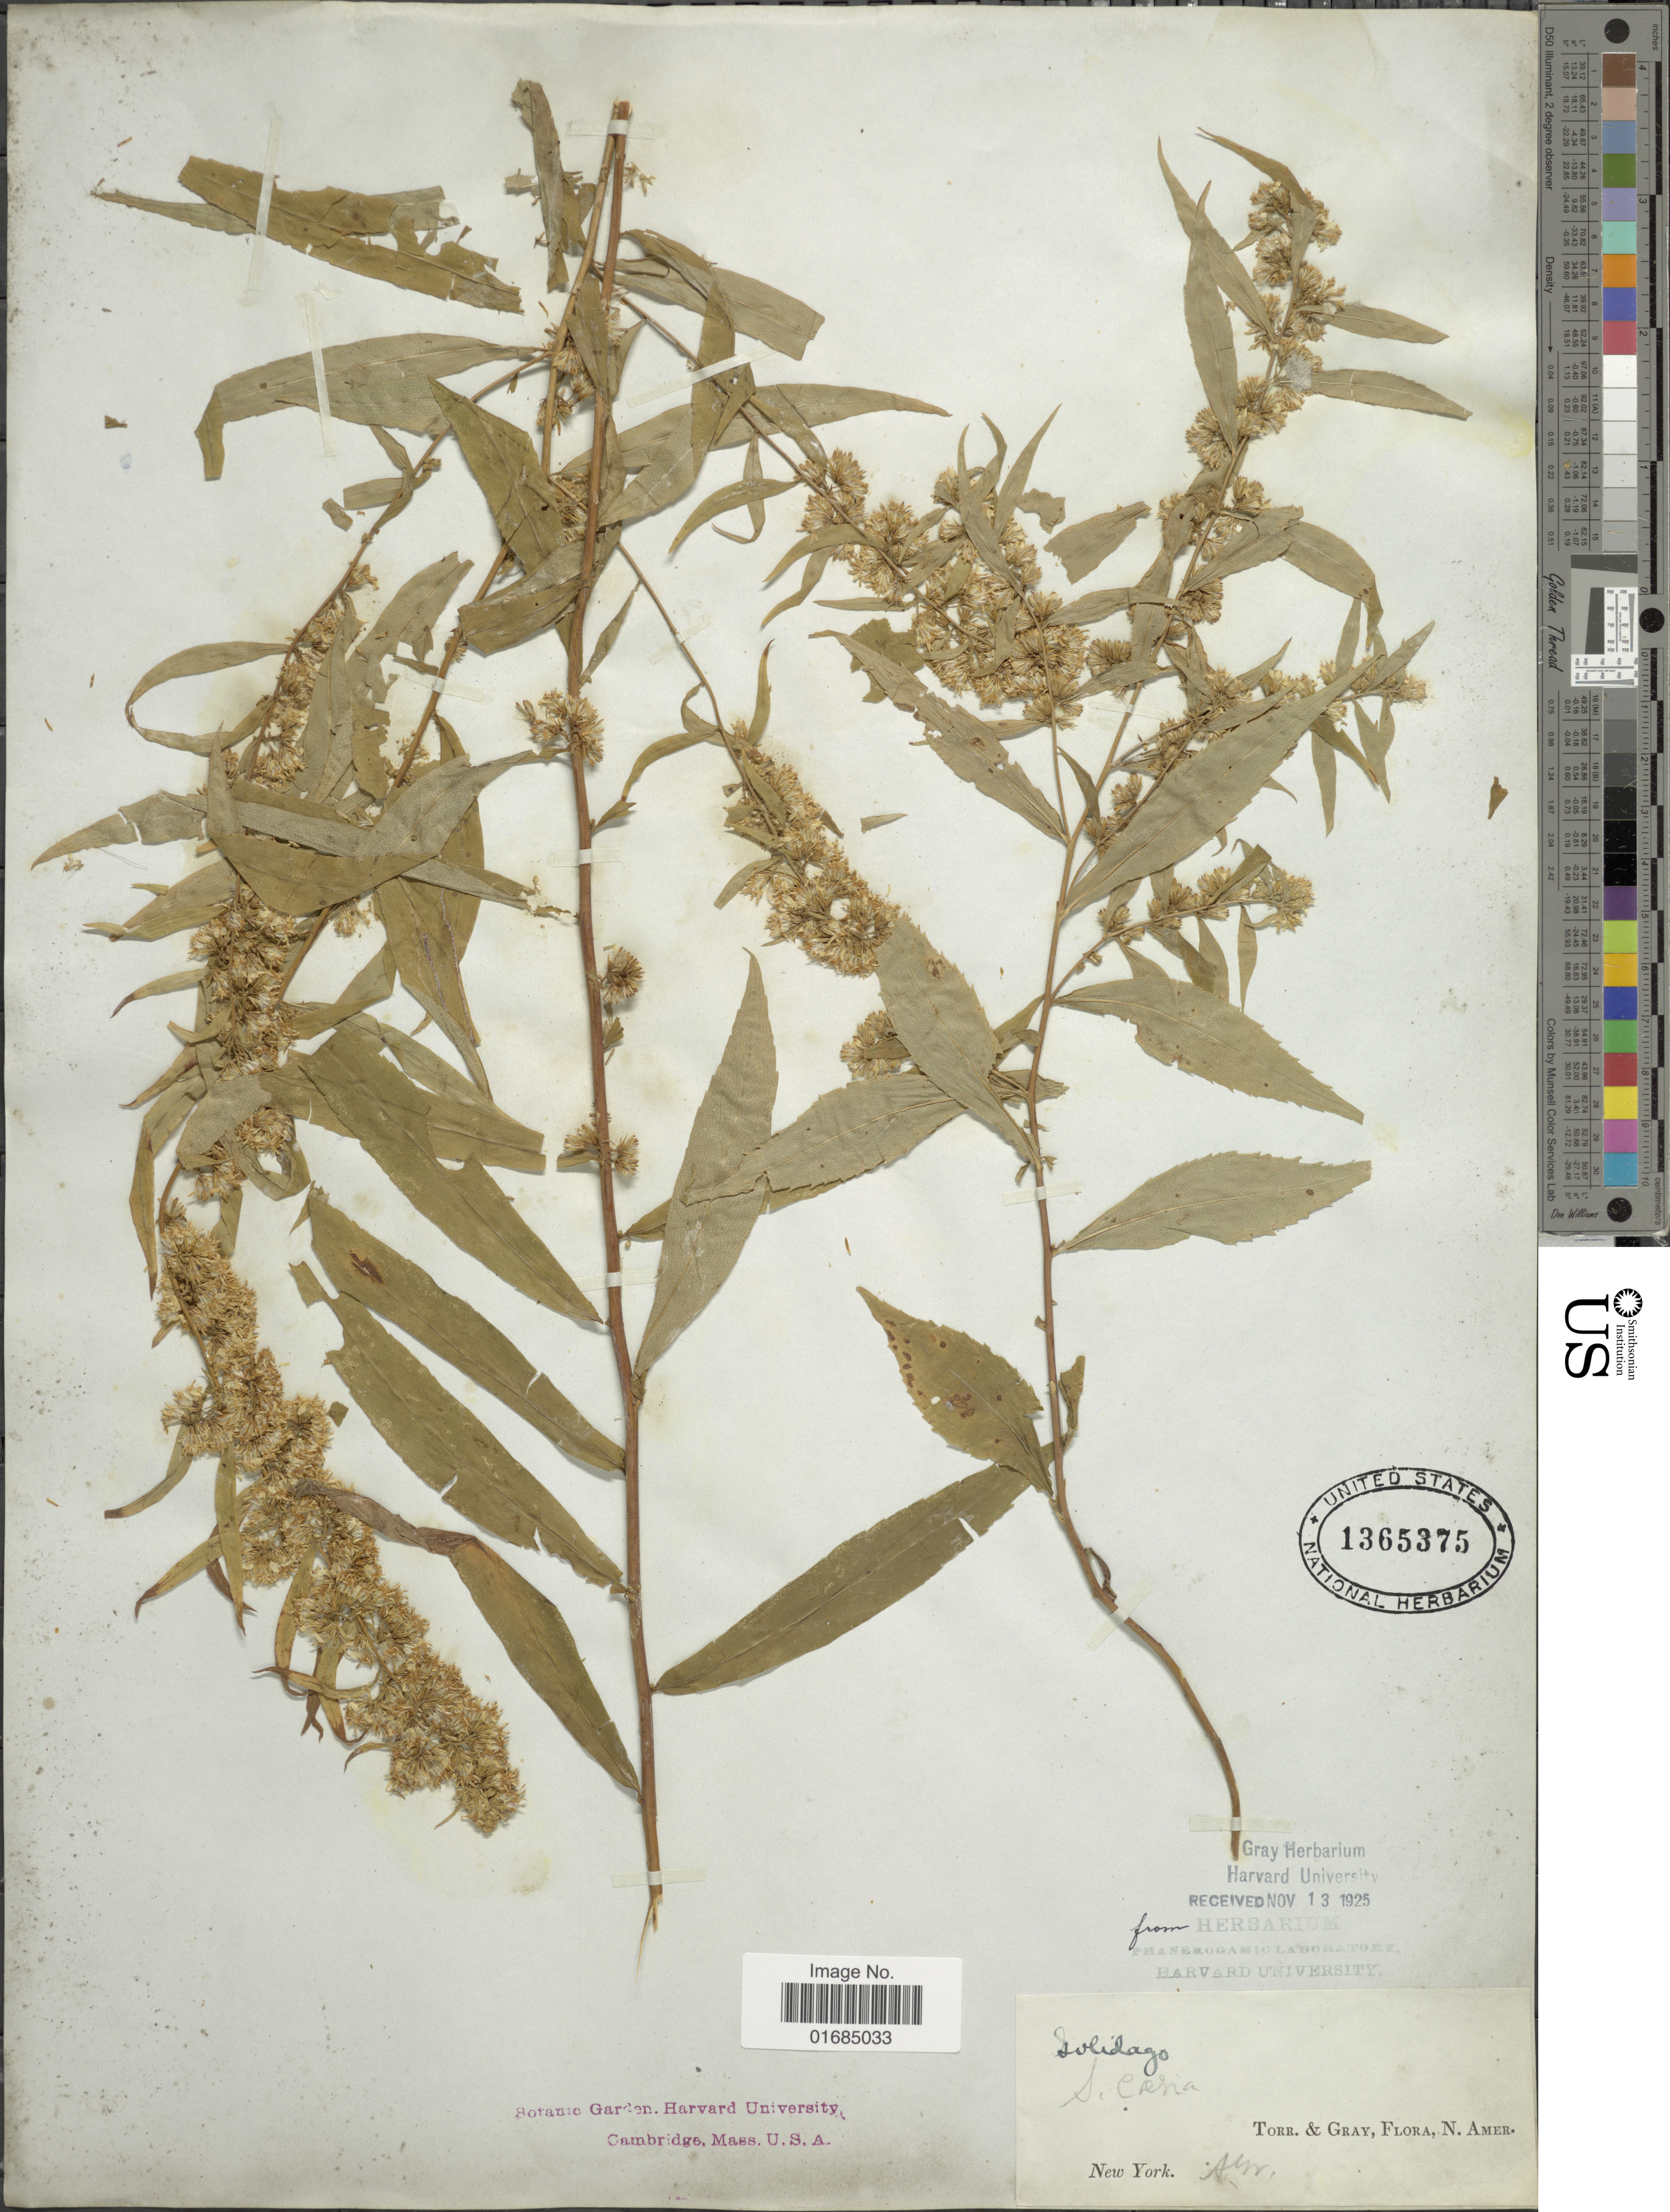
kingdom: Plantae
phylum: Tracheophyta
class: Magnoliopsida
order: Asterales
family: Asteraceae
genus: Solidago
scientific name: Solidago caesia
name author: L.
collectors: ex herb. Gray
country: United States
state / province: New York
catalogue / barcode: US 1365375